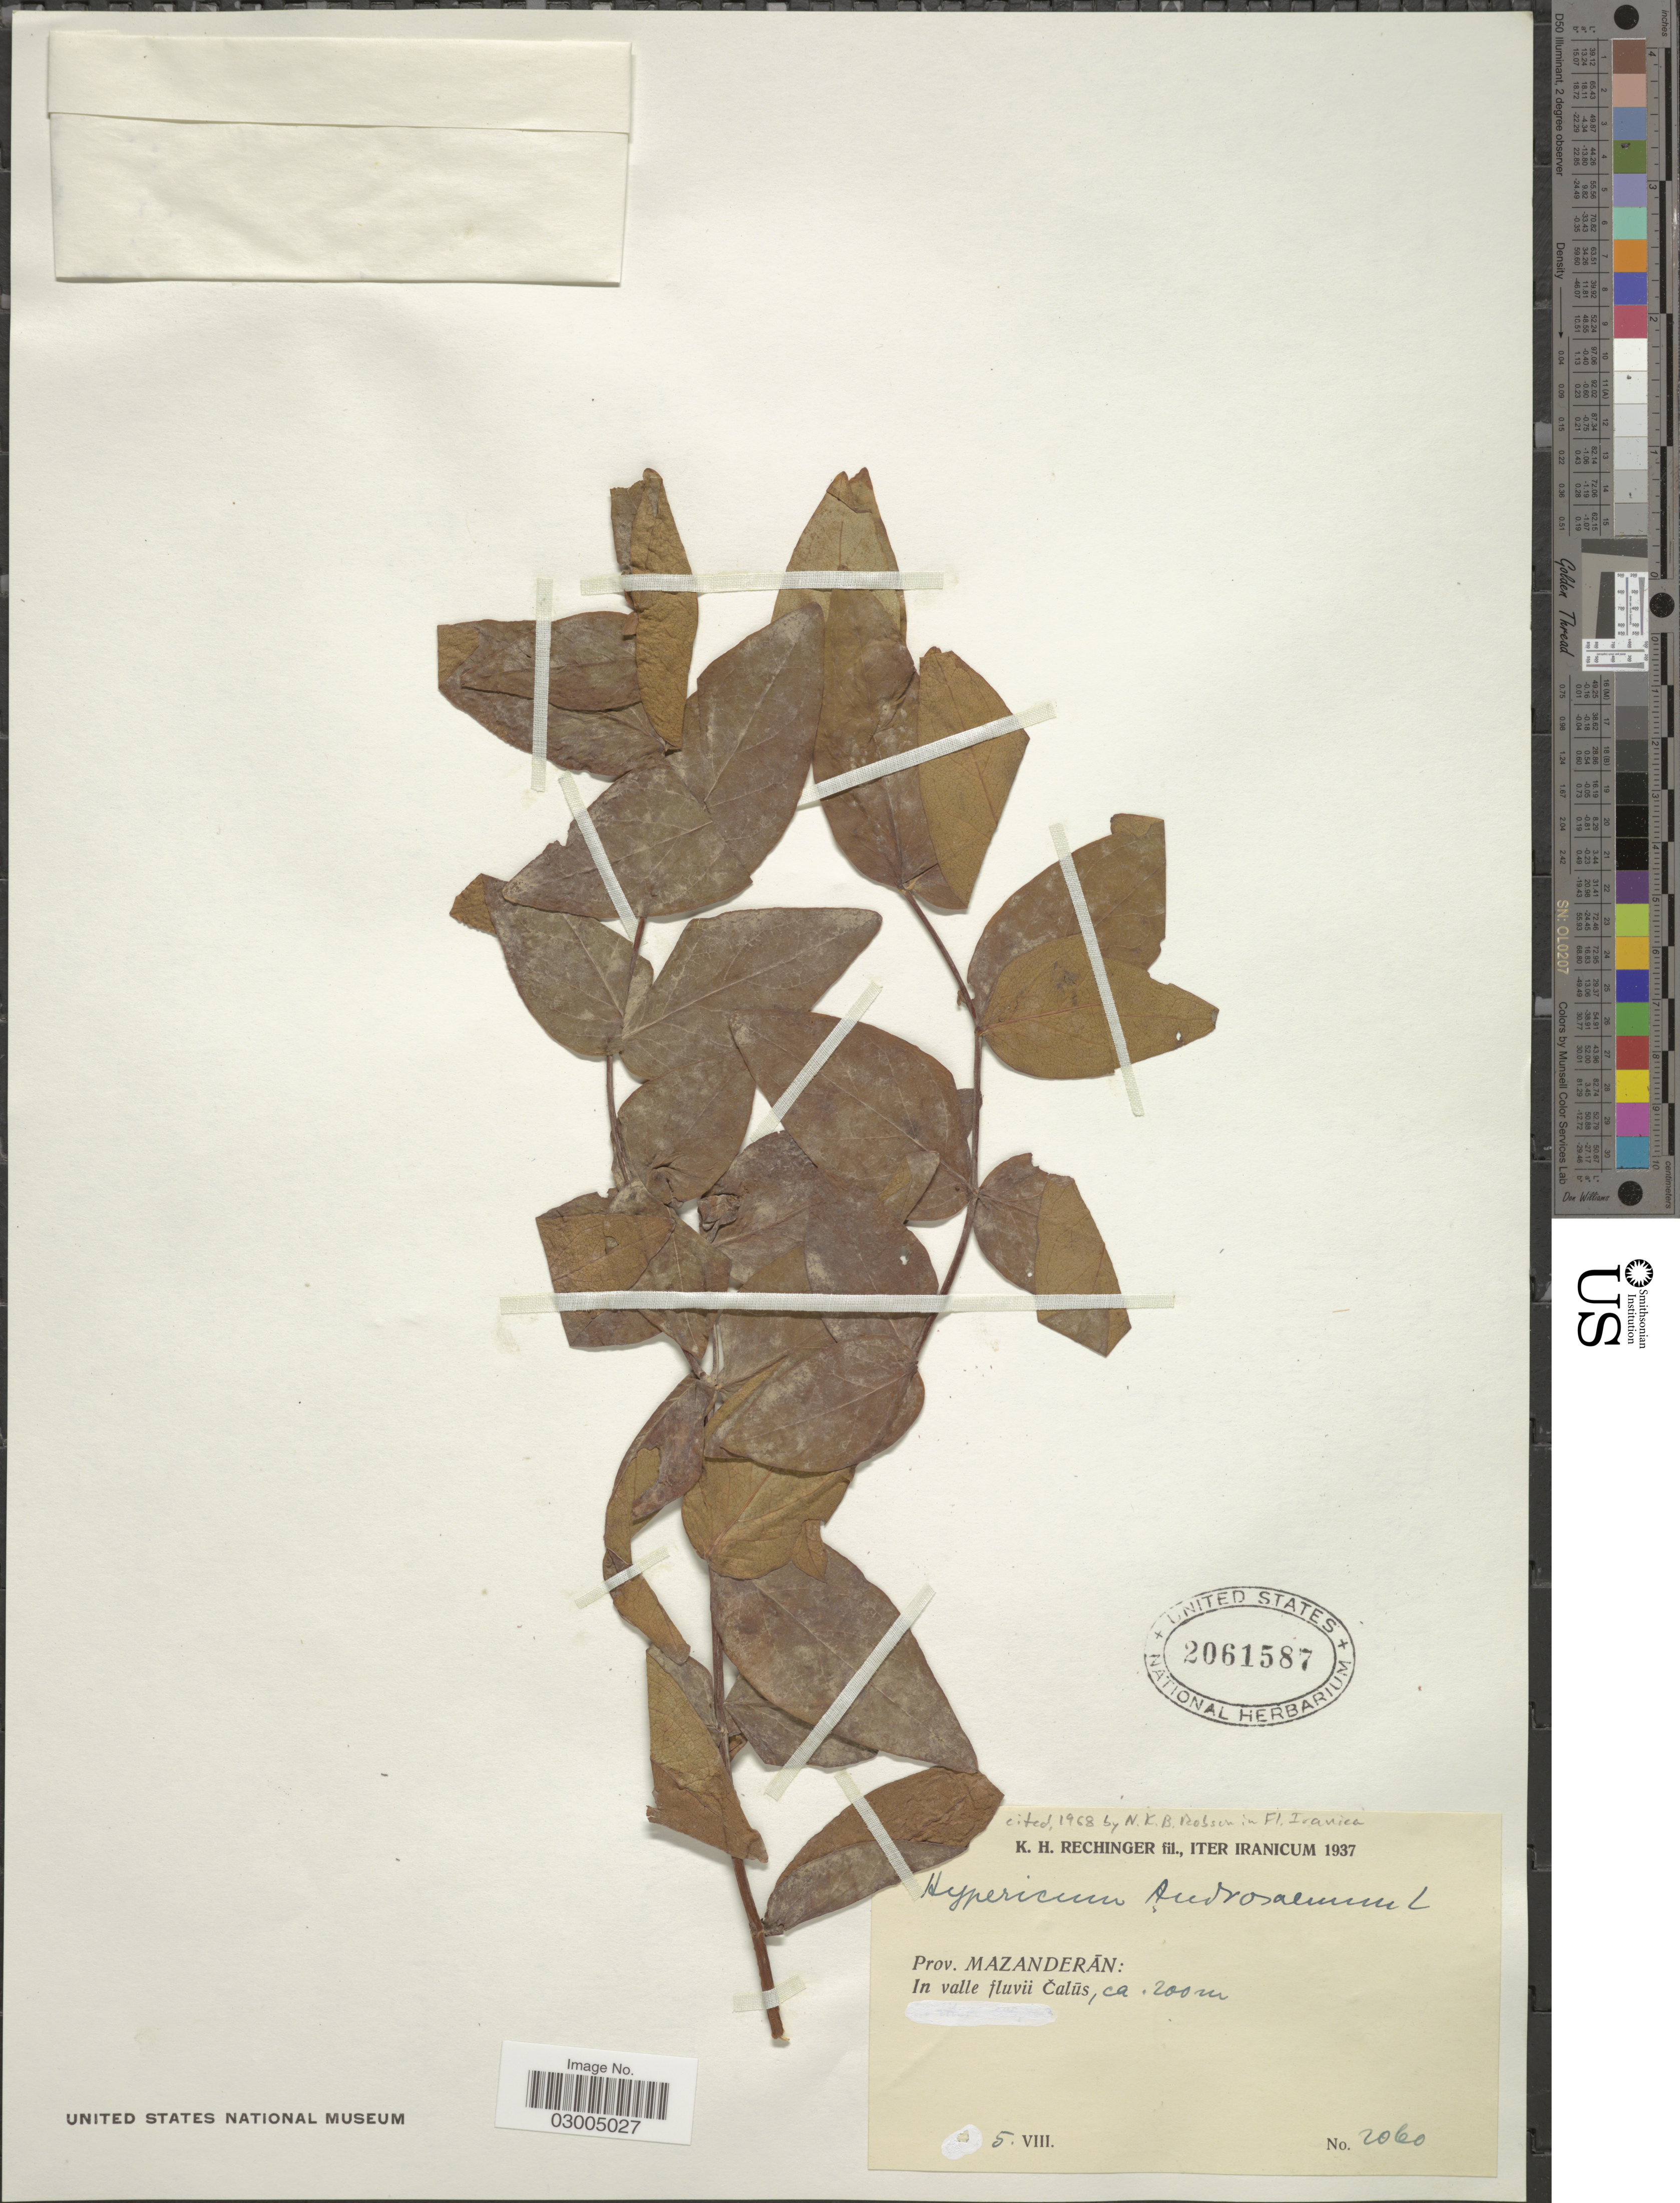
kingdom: Plantae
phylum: Tracheophyta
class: Magnoliopsida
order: Malpighiales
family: Hypericaceae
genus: Hypericum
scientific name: Hypericum androsaemum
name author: L.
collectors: K. H. Rechinger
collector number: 2060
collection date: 1937-08-05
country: Iran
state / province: Mazandaran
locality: Prov. Mazanderän. In valle fluvii Calus.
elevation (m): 200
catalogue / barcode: US 2061587